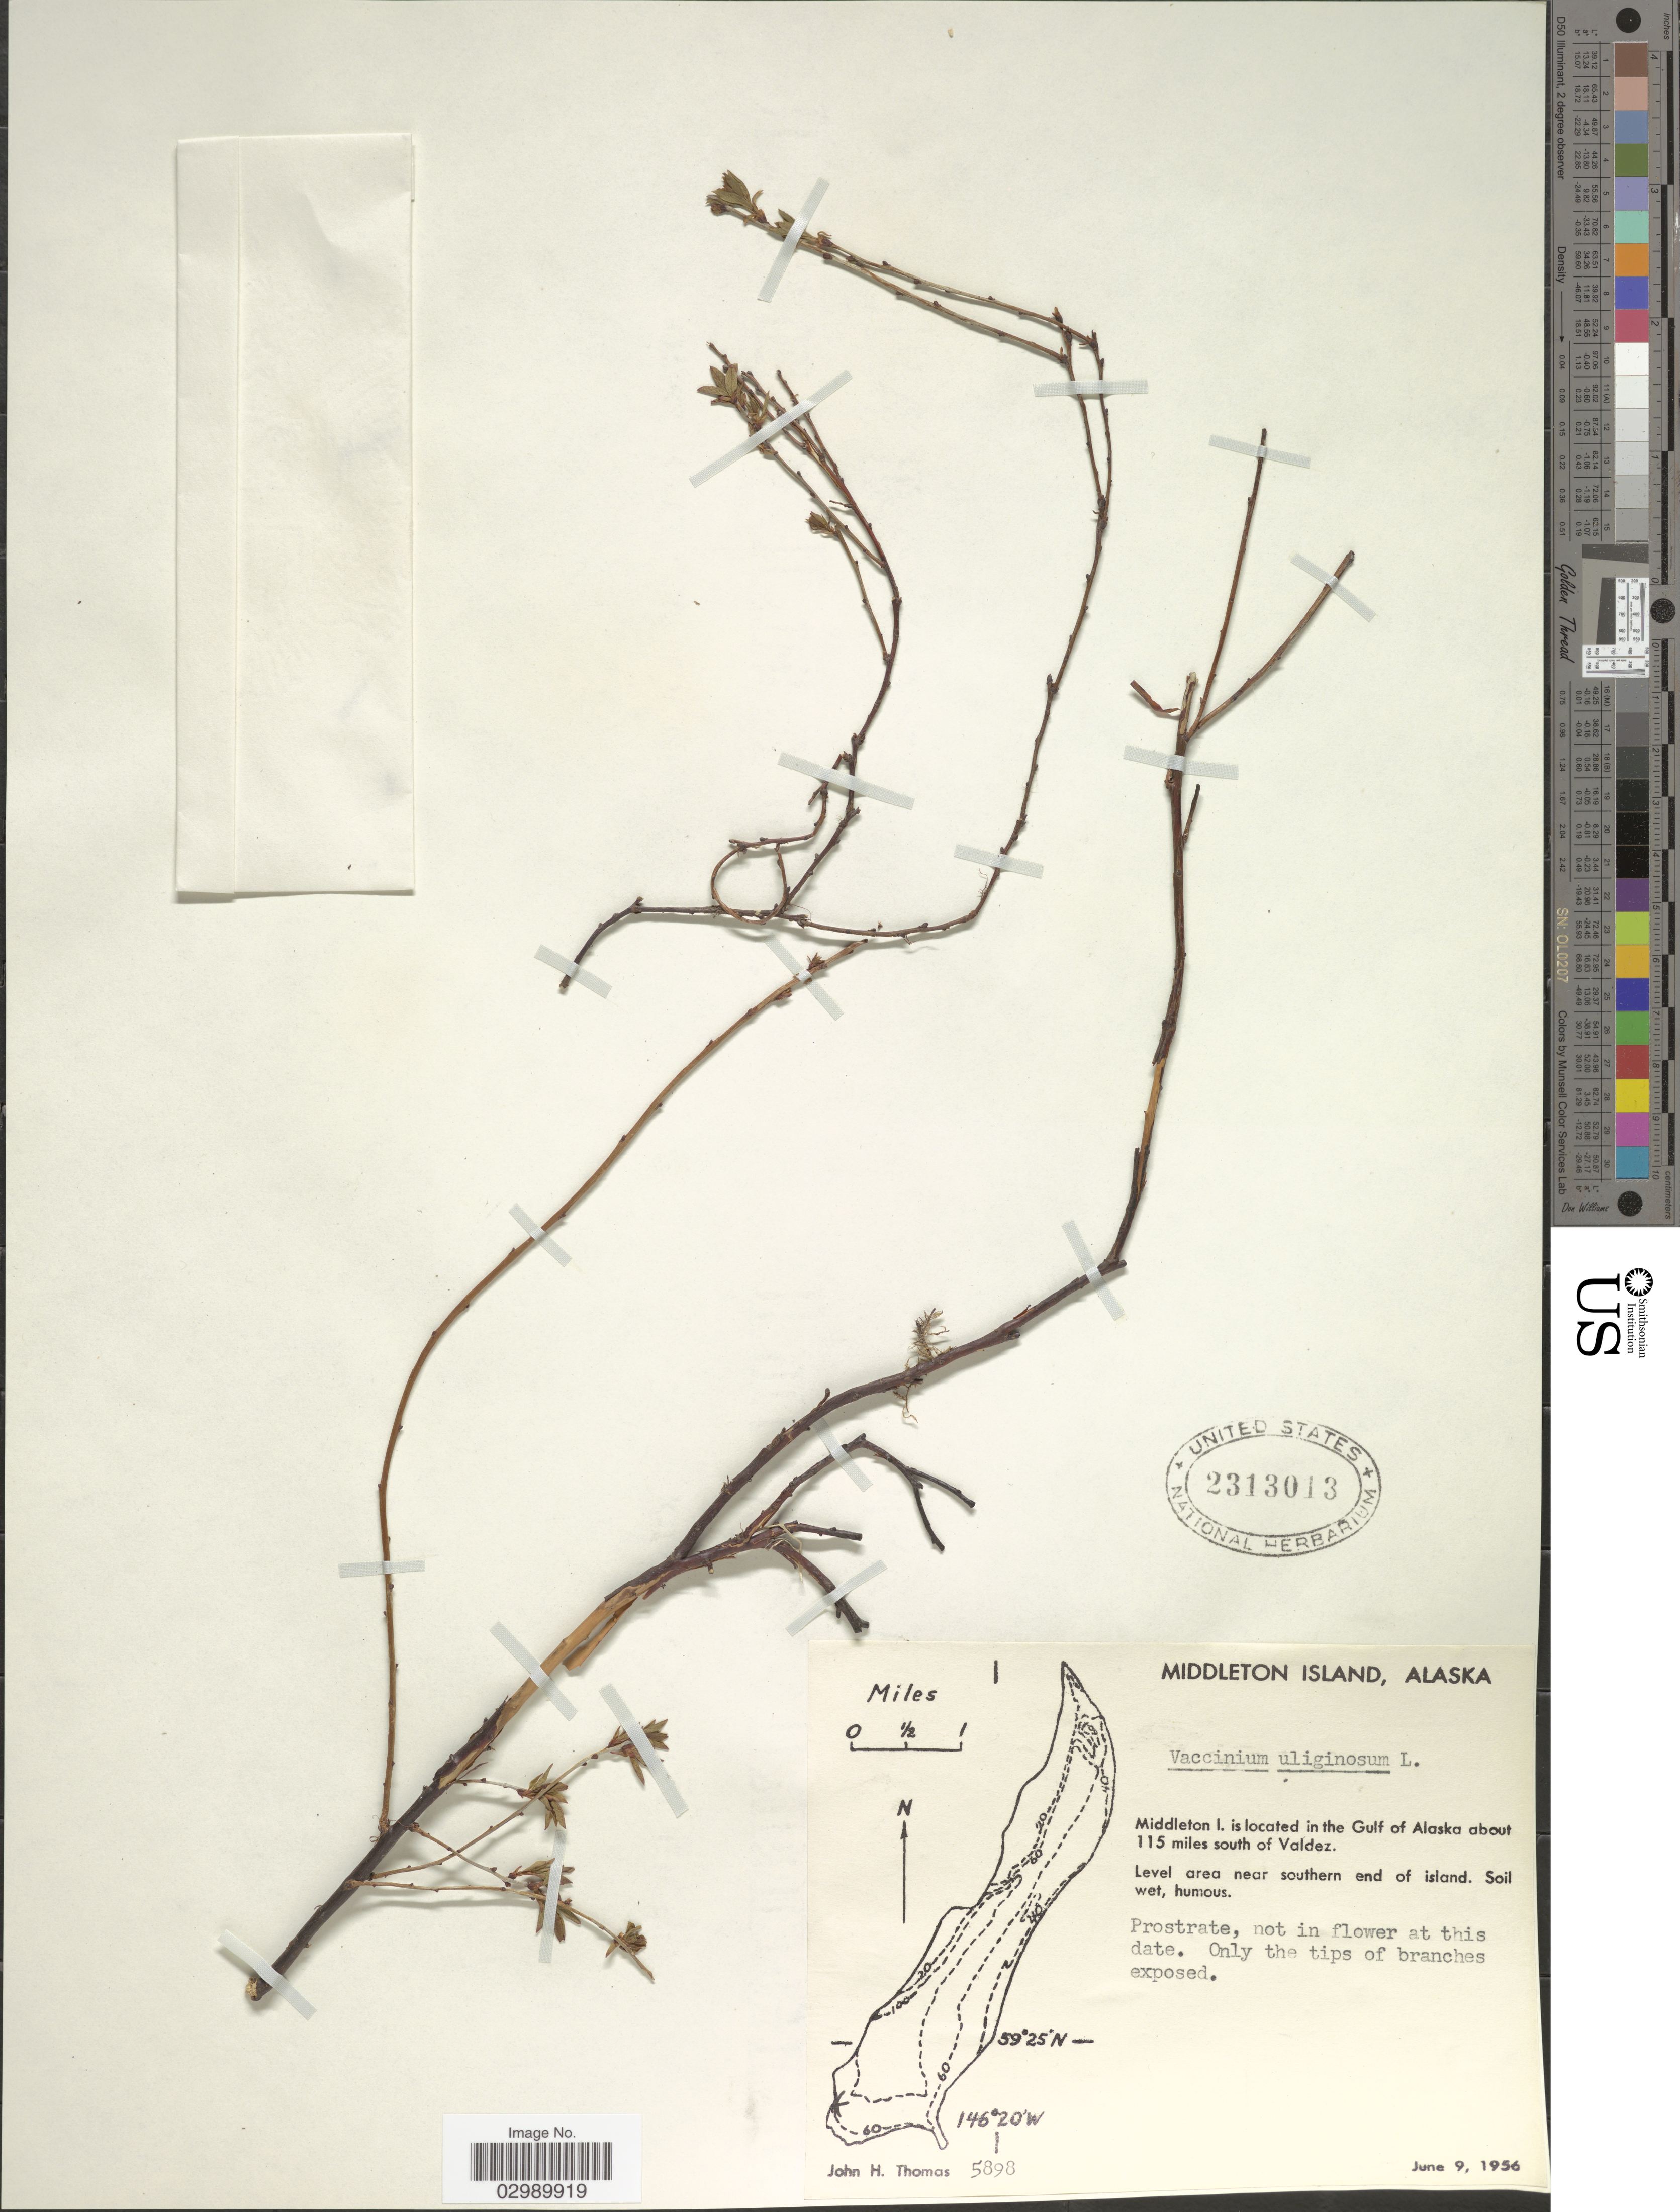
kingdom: Plantae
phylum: Tracheophyta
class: Magnoliopsida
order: Ericales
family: Ericaceae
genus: Vaccinium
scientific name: Vaccinium uliginosum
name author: L.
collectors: J. H. Thomas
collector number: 5898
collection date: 1956-06-09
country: United States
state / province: Alaska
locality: Middleton Island, Alaska, Middleton I., is located in the Gulf of Alaska about 115 miles south of Valdez.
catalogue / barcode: US 2313013